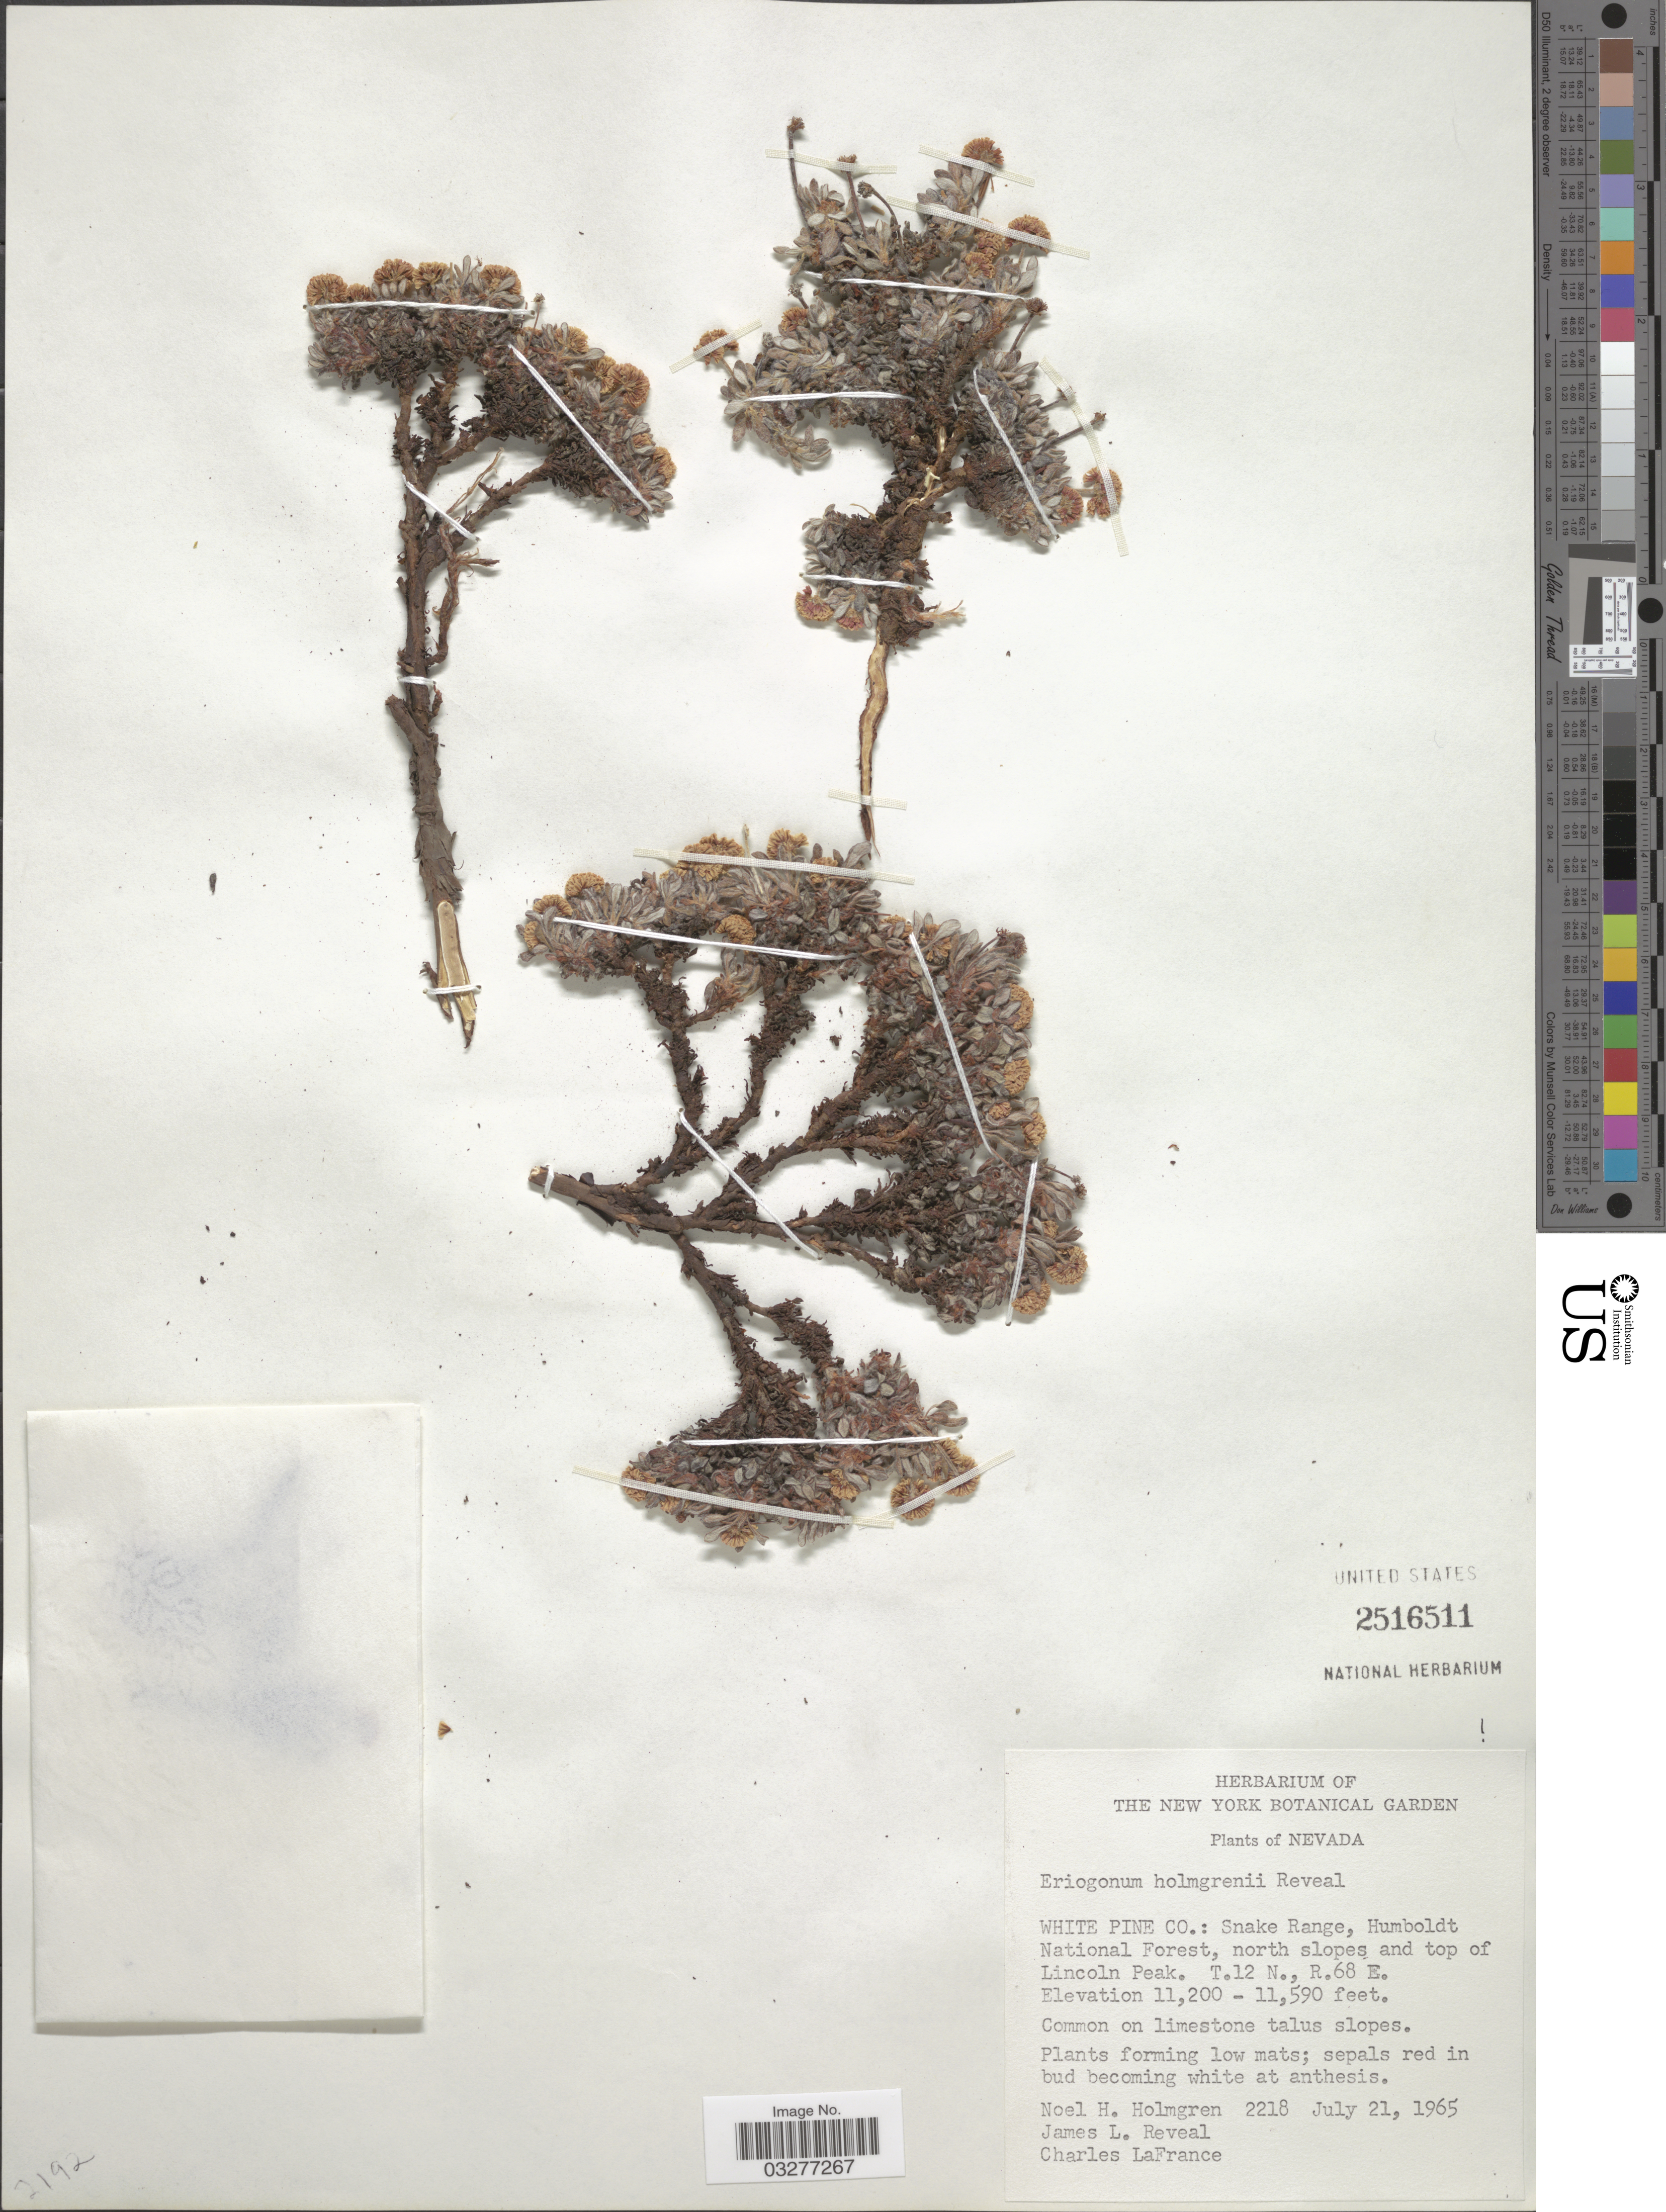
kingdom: Plantae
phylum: Tracheophyta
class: Magnoliopsida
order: Caryophyllales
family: Polygonaceae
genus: Eriogonum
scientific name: Eriogonum holmgrenii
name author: Reveal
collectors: N. H. Holmgren, J. L. Reveal & C. LaFrance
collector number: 2218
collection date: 1965-07-21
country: United States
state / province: Nevada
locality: White Pine Co.: Snake Range, Humboldt National Forest, north slopes and top of Lincoln Peak. T.12 N., R.68 E.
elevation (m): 3414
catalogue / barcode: US 2516511